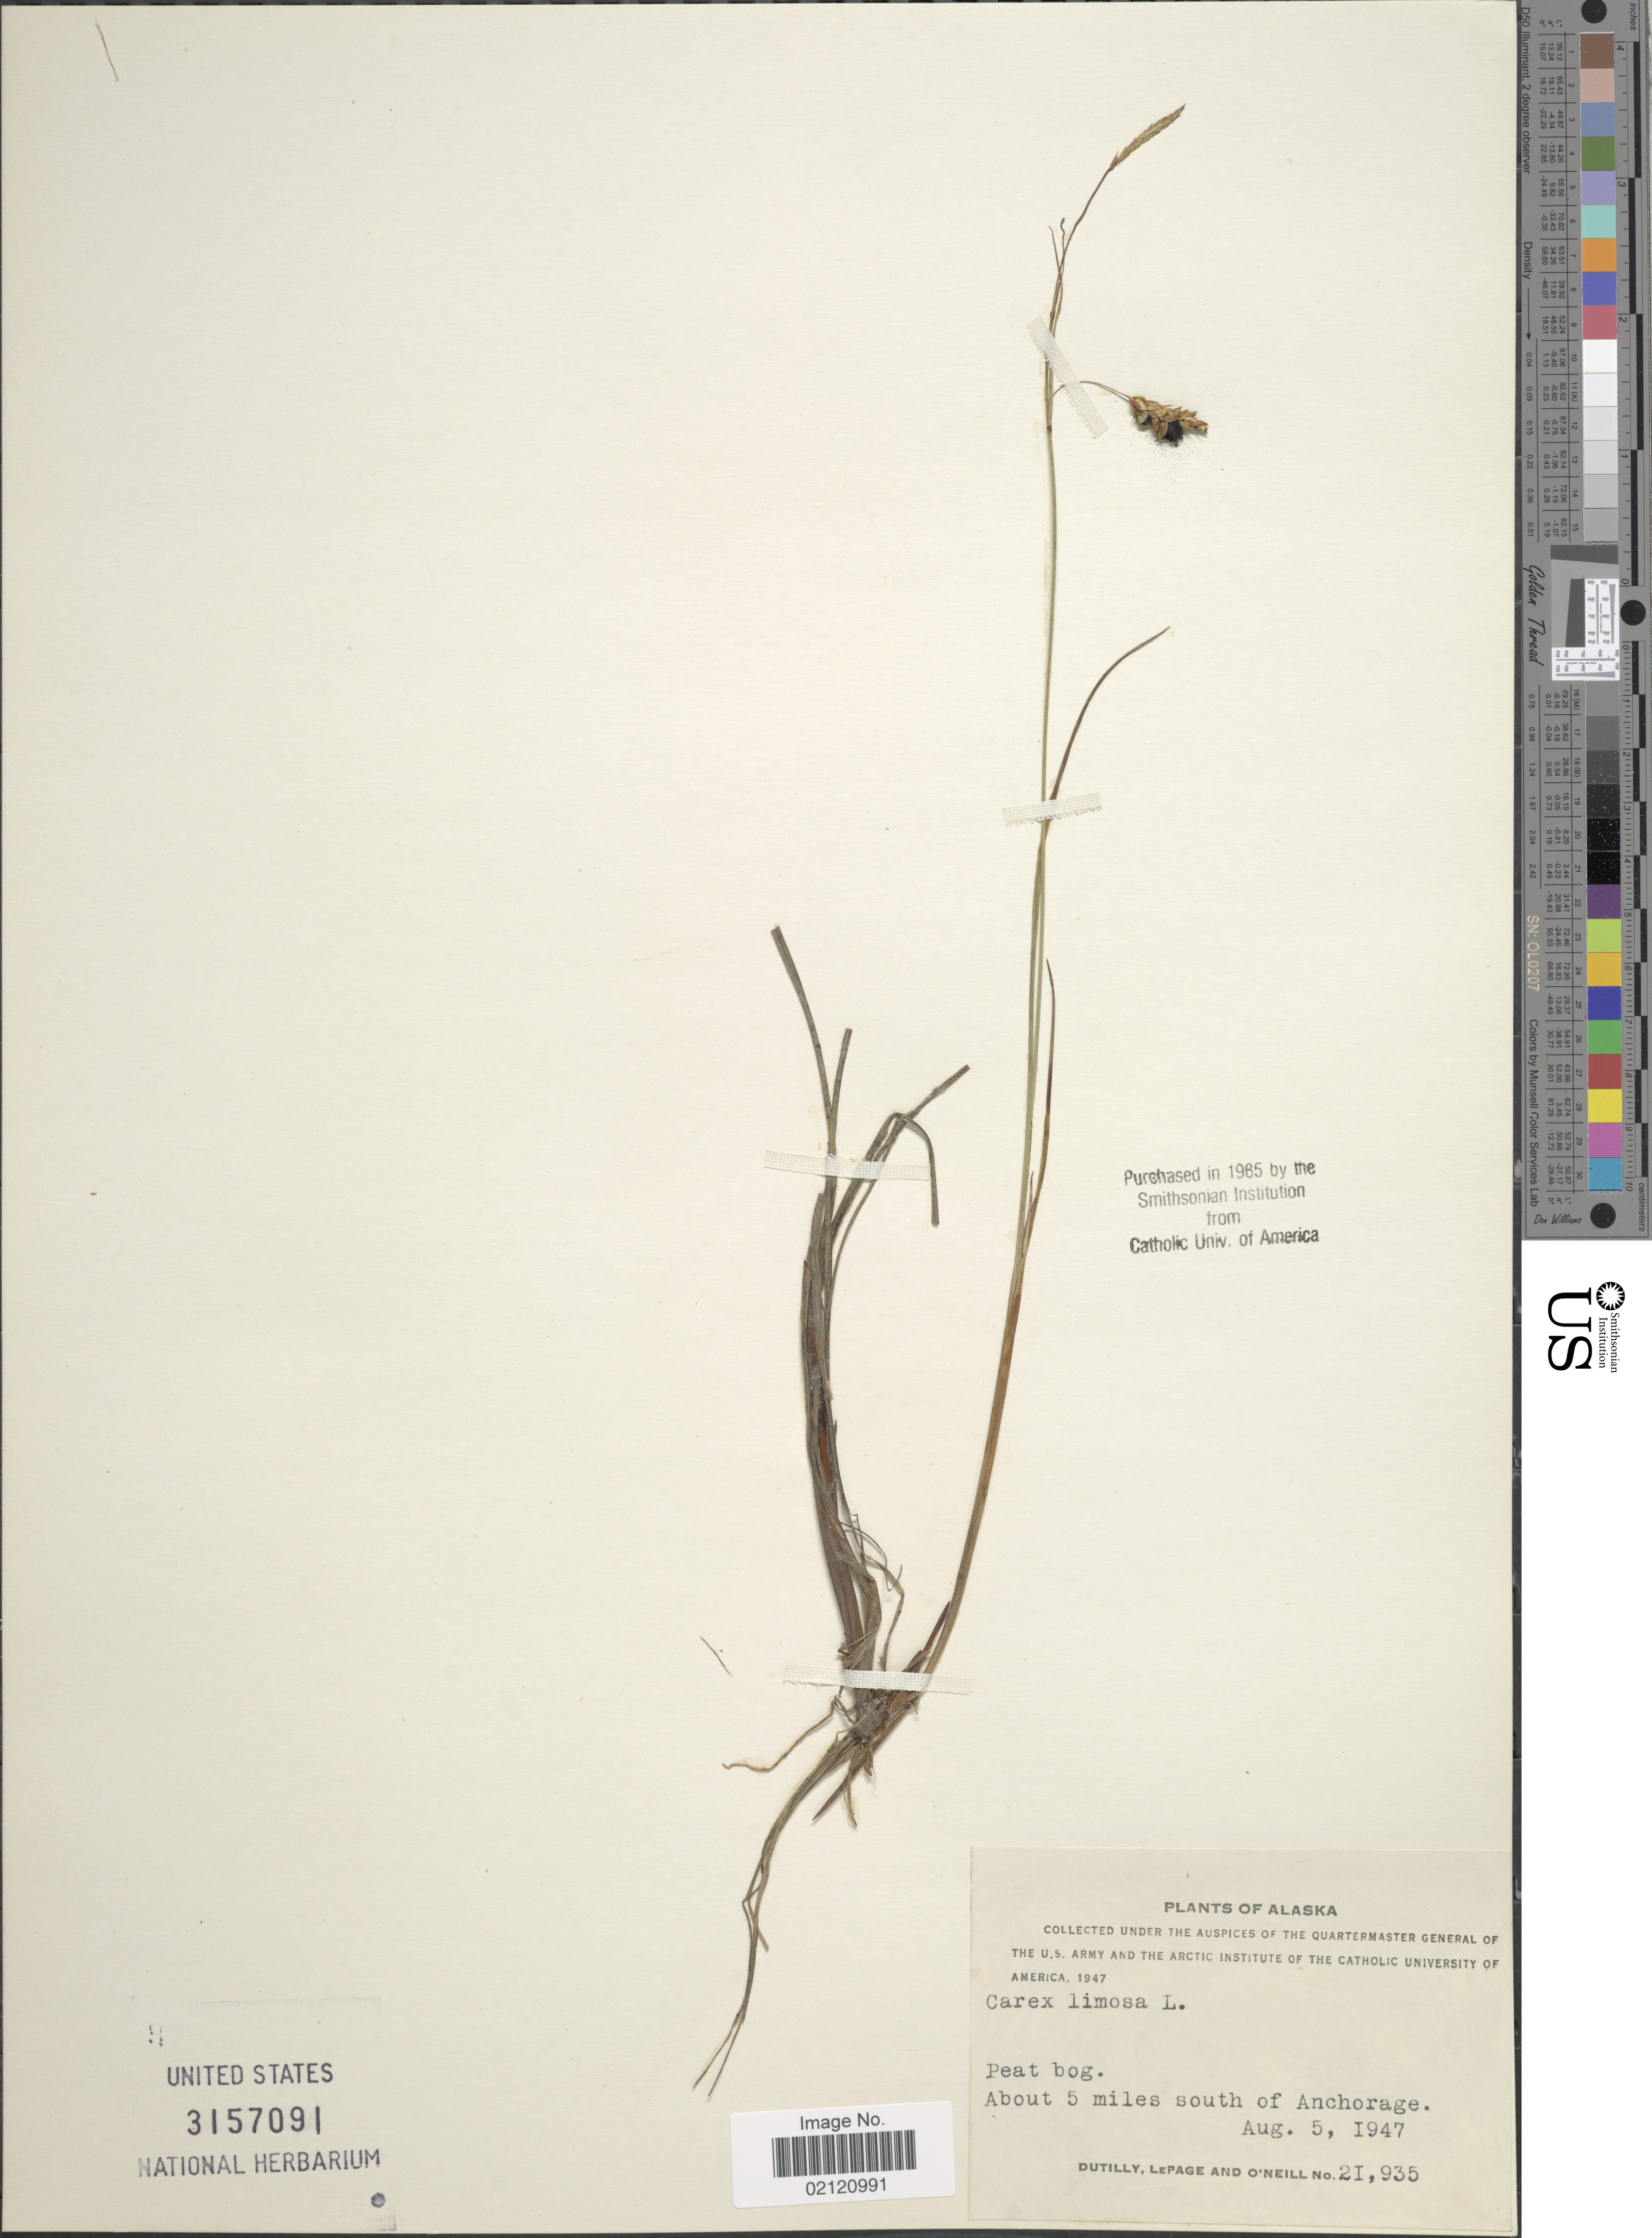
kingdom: Plantae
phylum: Tracheophyta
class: Liliopsida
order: Poales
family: Cyperaceae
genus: Carex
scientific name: Carex limosa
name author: L.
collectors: -. Dutilly, -. LePage & -. O'Neill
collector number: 21935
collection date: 1947-08-05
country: United States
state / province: Alaska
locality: Peat bog, About 5 miles south of Anchorage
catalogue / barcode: US 3157091